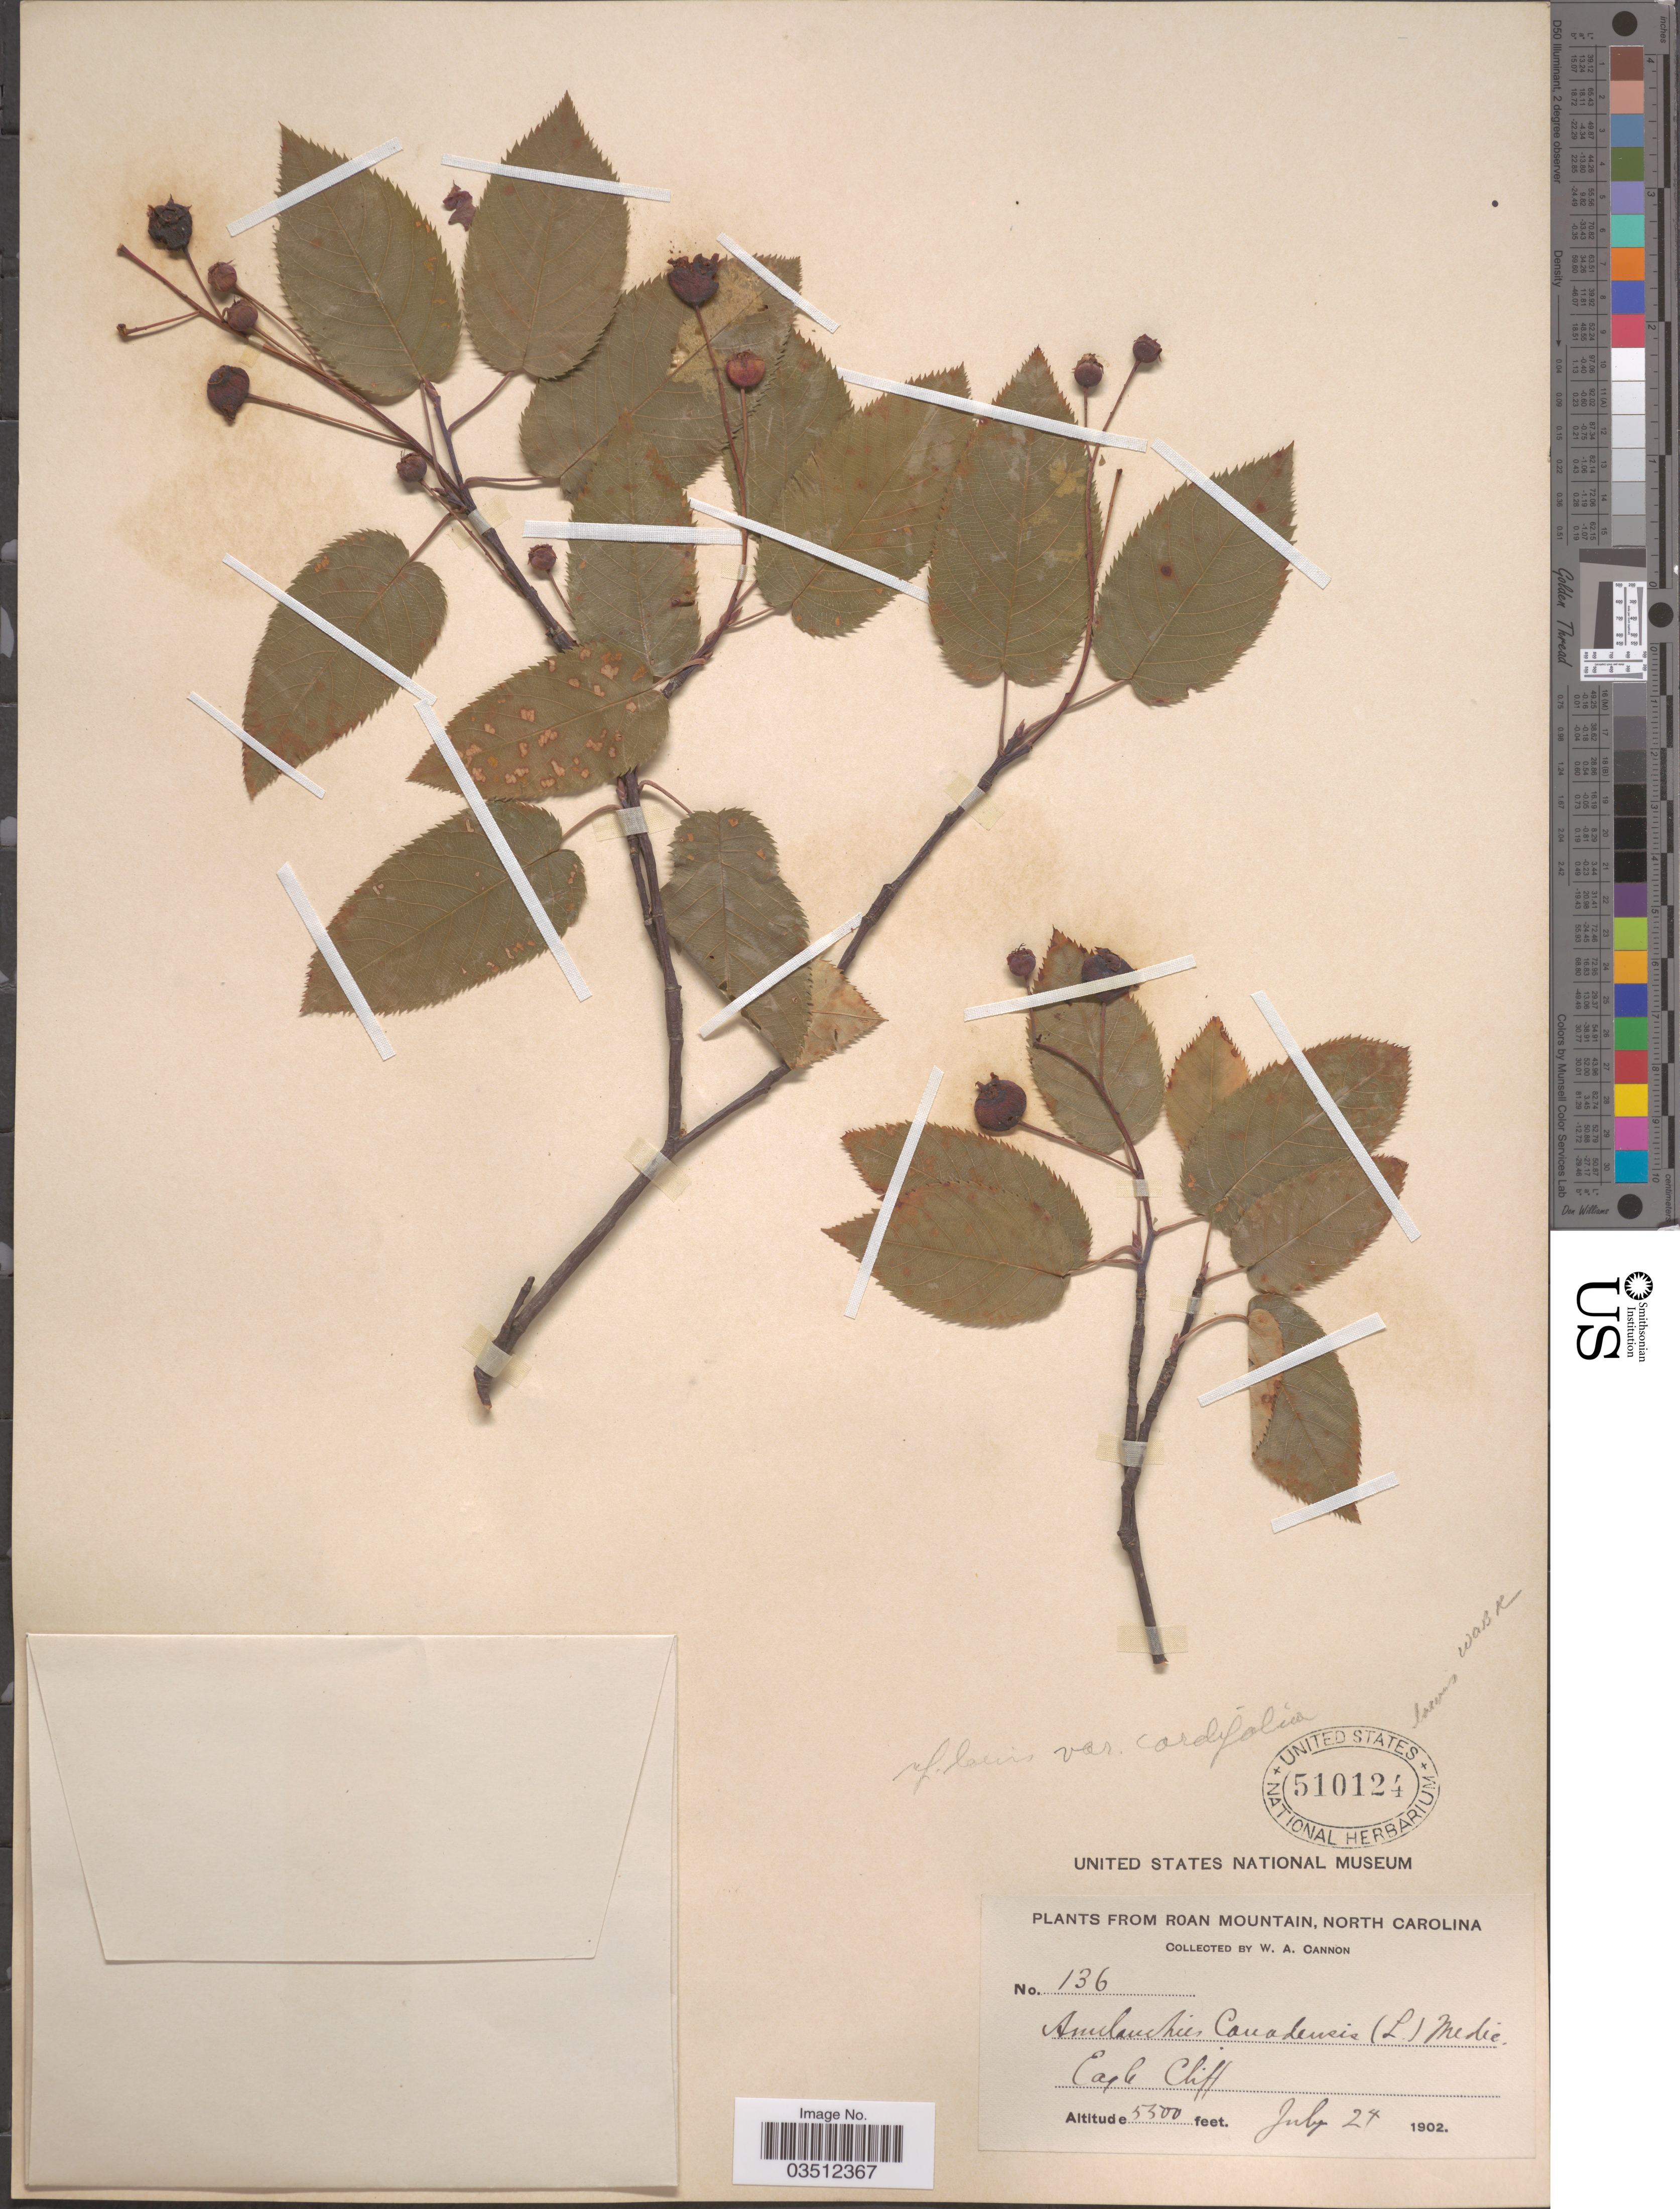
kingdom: Plantae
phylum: Tracheophyta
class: Magnoliopsida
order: Rosales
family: Rosaceae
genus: Amelanchier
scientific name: Amelanchier laevis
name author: Wiegand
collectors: W. Cannon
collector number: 136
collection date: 1902-07-24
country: United States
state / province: North Carolina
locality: Roan Mountain. Eagle Cliff.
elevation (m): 1676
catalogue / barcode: US 510124